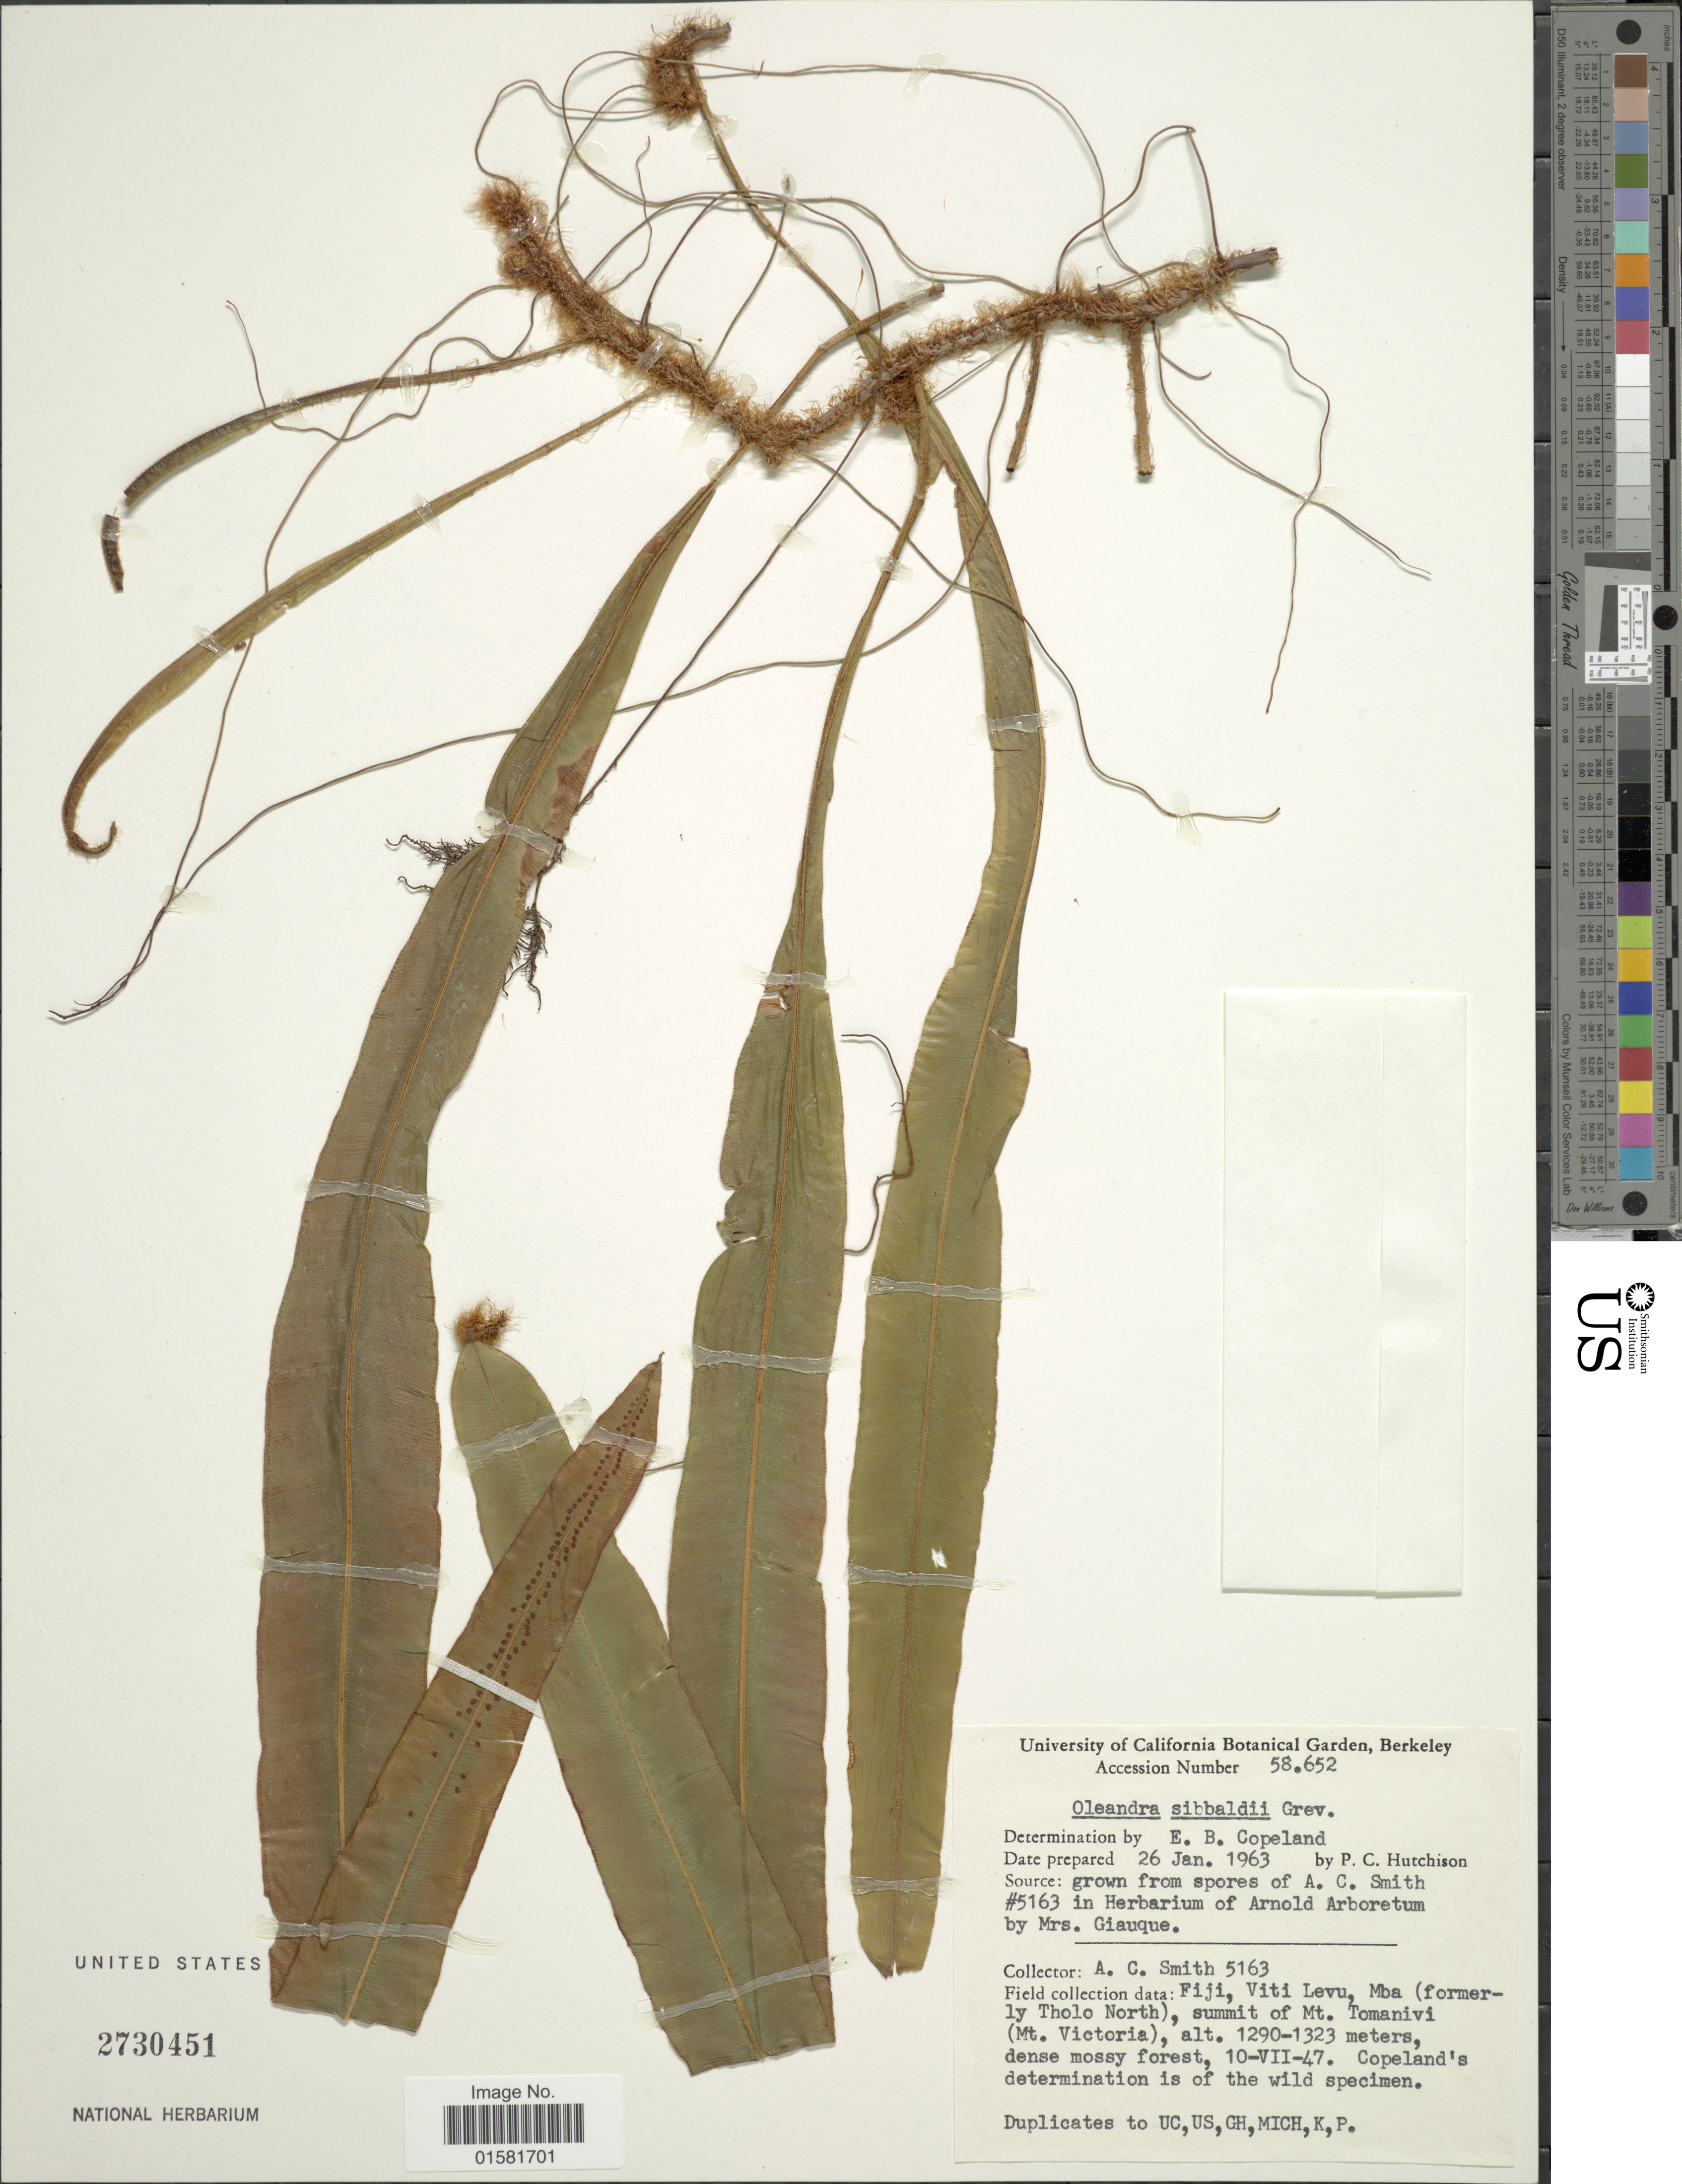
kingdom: Plantae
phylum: Tracheophyta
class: Polypodiopsida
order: Polypodiales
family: Oleandraceae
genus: Oleandra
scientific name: Oleandra sibbaldii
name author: Grev.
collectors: P. C. Hutchison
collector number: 58652?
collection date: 1963-01-26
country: United States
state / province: California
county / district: Alameda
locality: University of California Botanical Gardenm Berkeley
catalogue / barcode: US 2730451